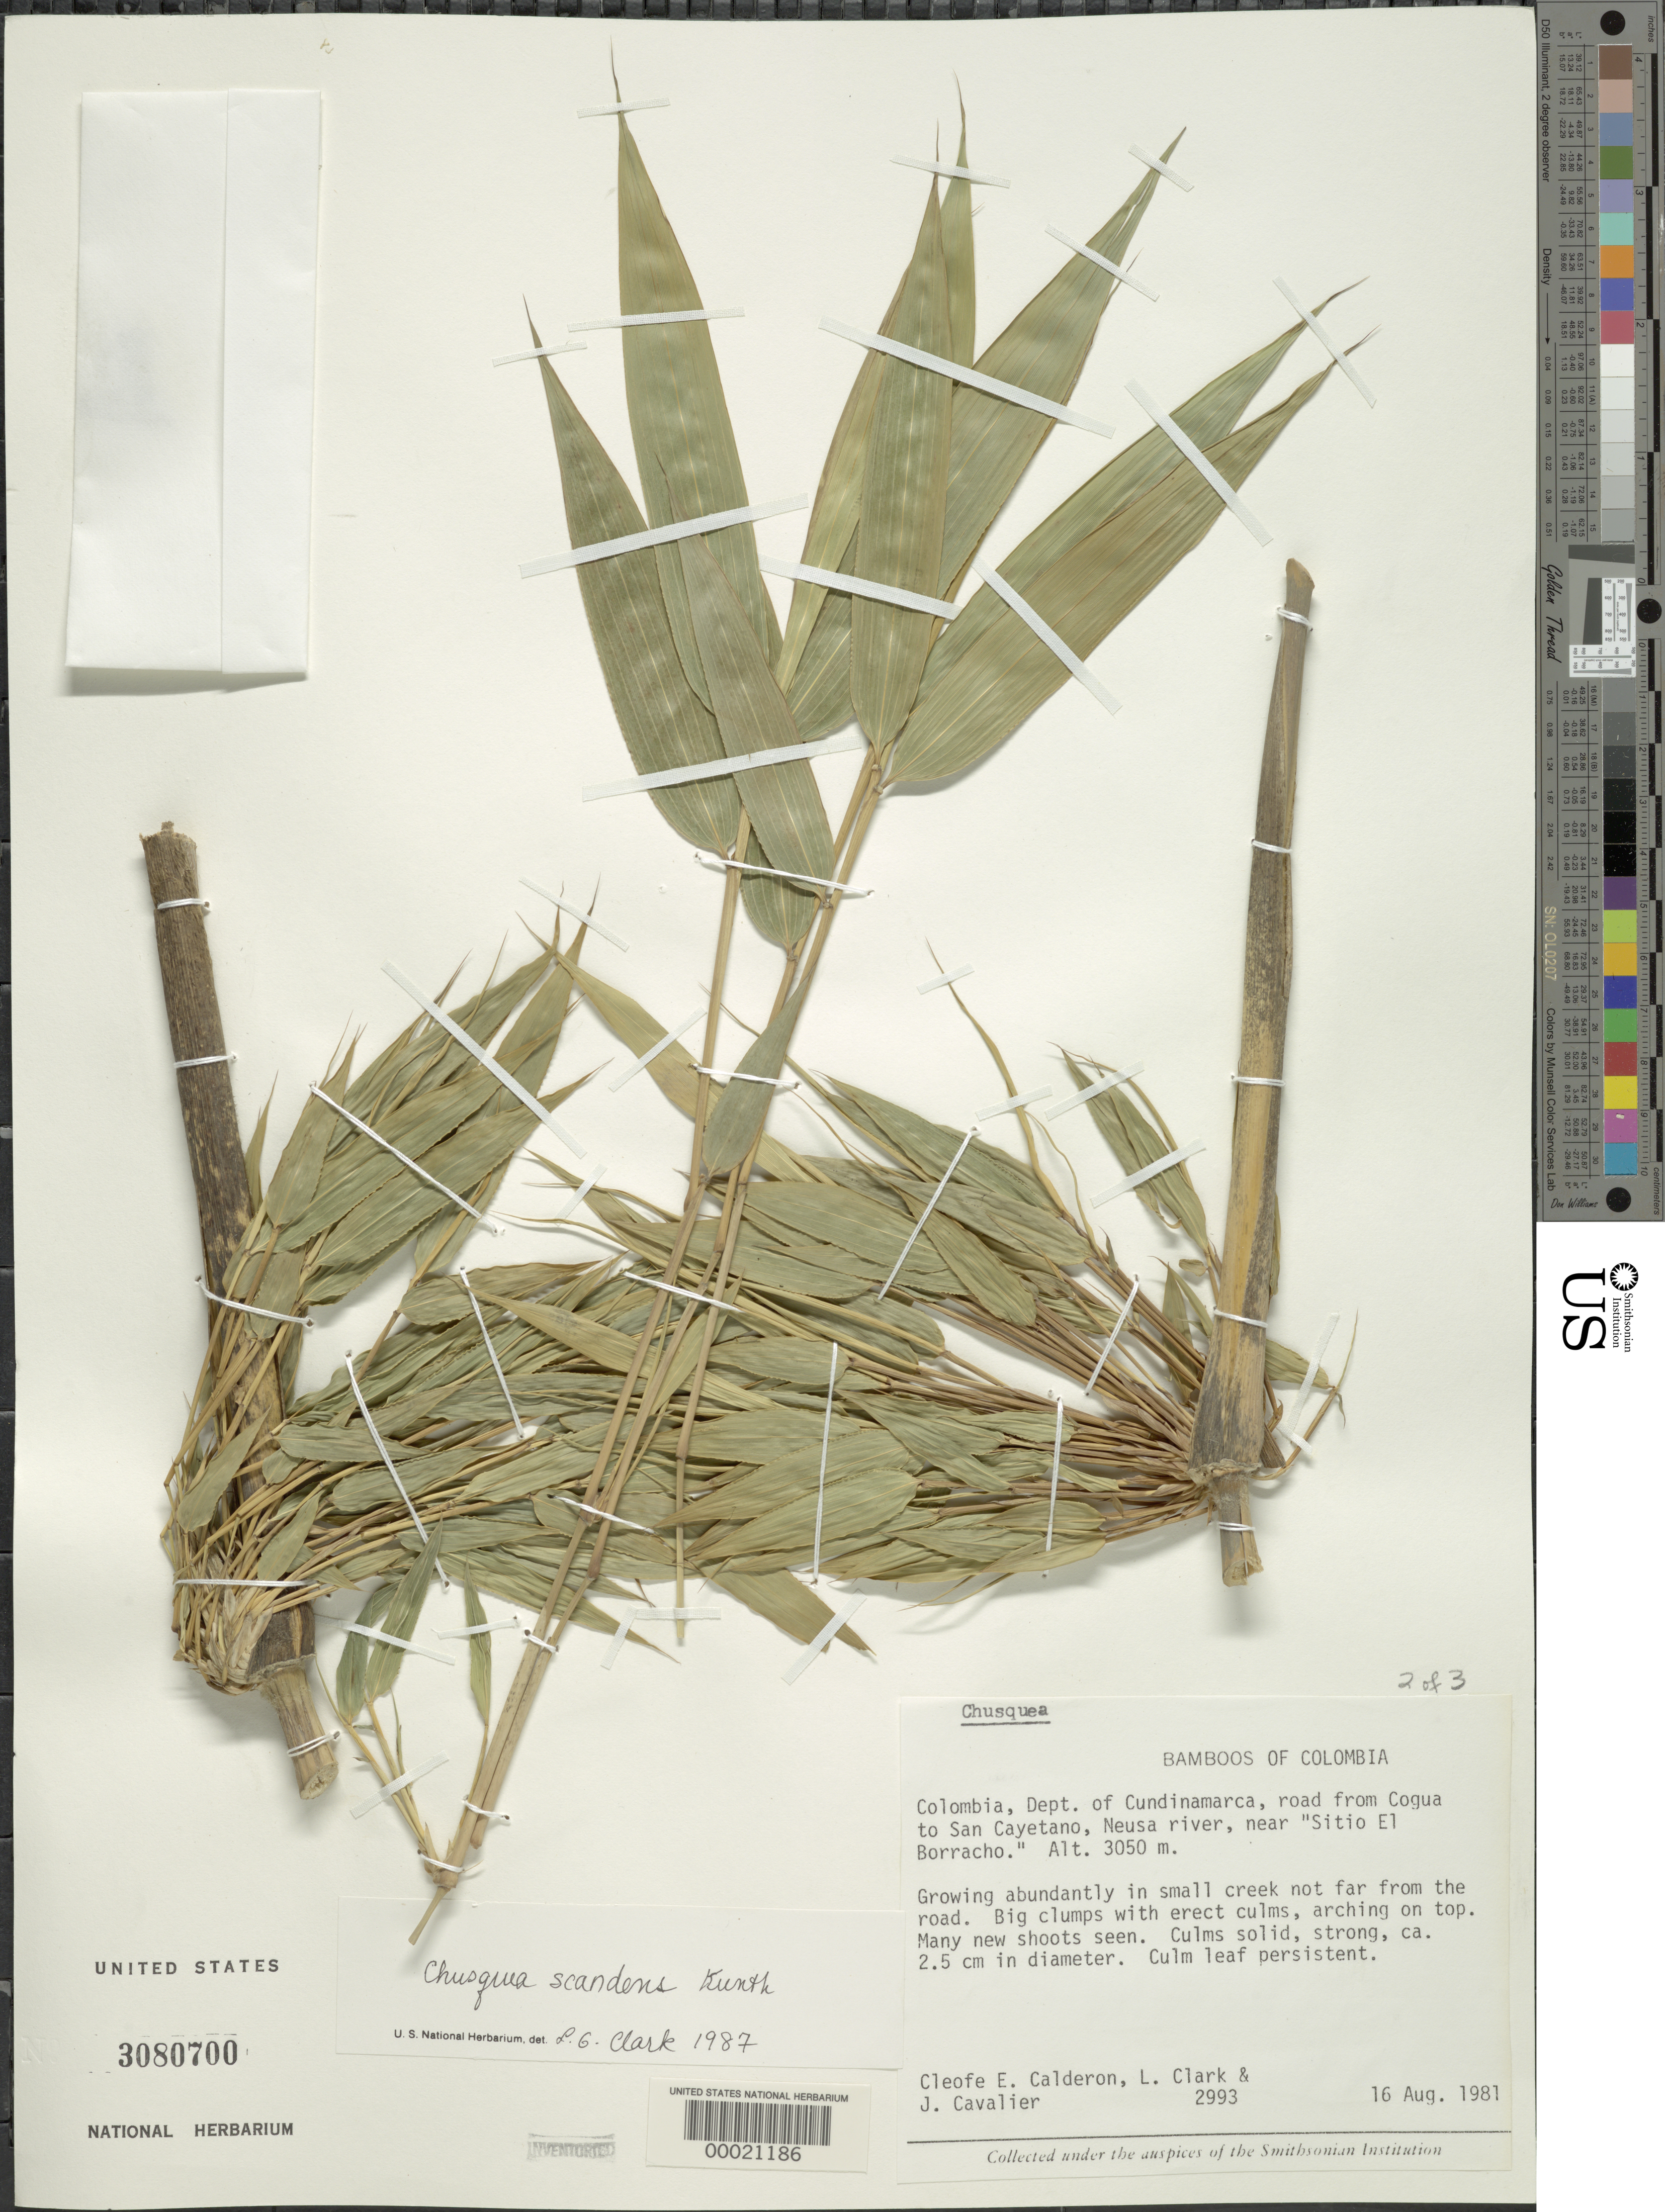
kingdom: Plantae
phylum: Tracheophyta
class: Liliopsida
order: Poales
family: Poaceae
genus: Chusquea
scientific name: Chusquea scandens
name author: Kunth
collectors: C. E. Calderón, L. G. Clark & J. Cavalier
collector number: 2993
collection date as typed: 16 Aug 1981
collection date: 1981-08-16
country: Colombia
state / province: Cundinamarca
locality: Cogua-San Cayetanao Road, Neusa River, "Sitio el Borracho"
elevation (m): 3050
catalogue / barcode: US 3080700